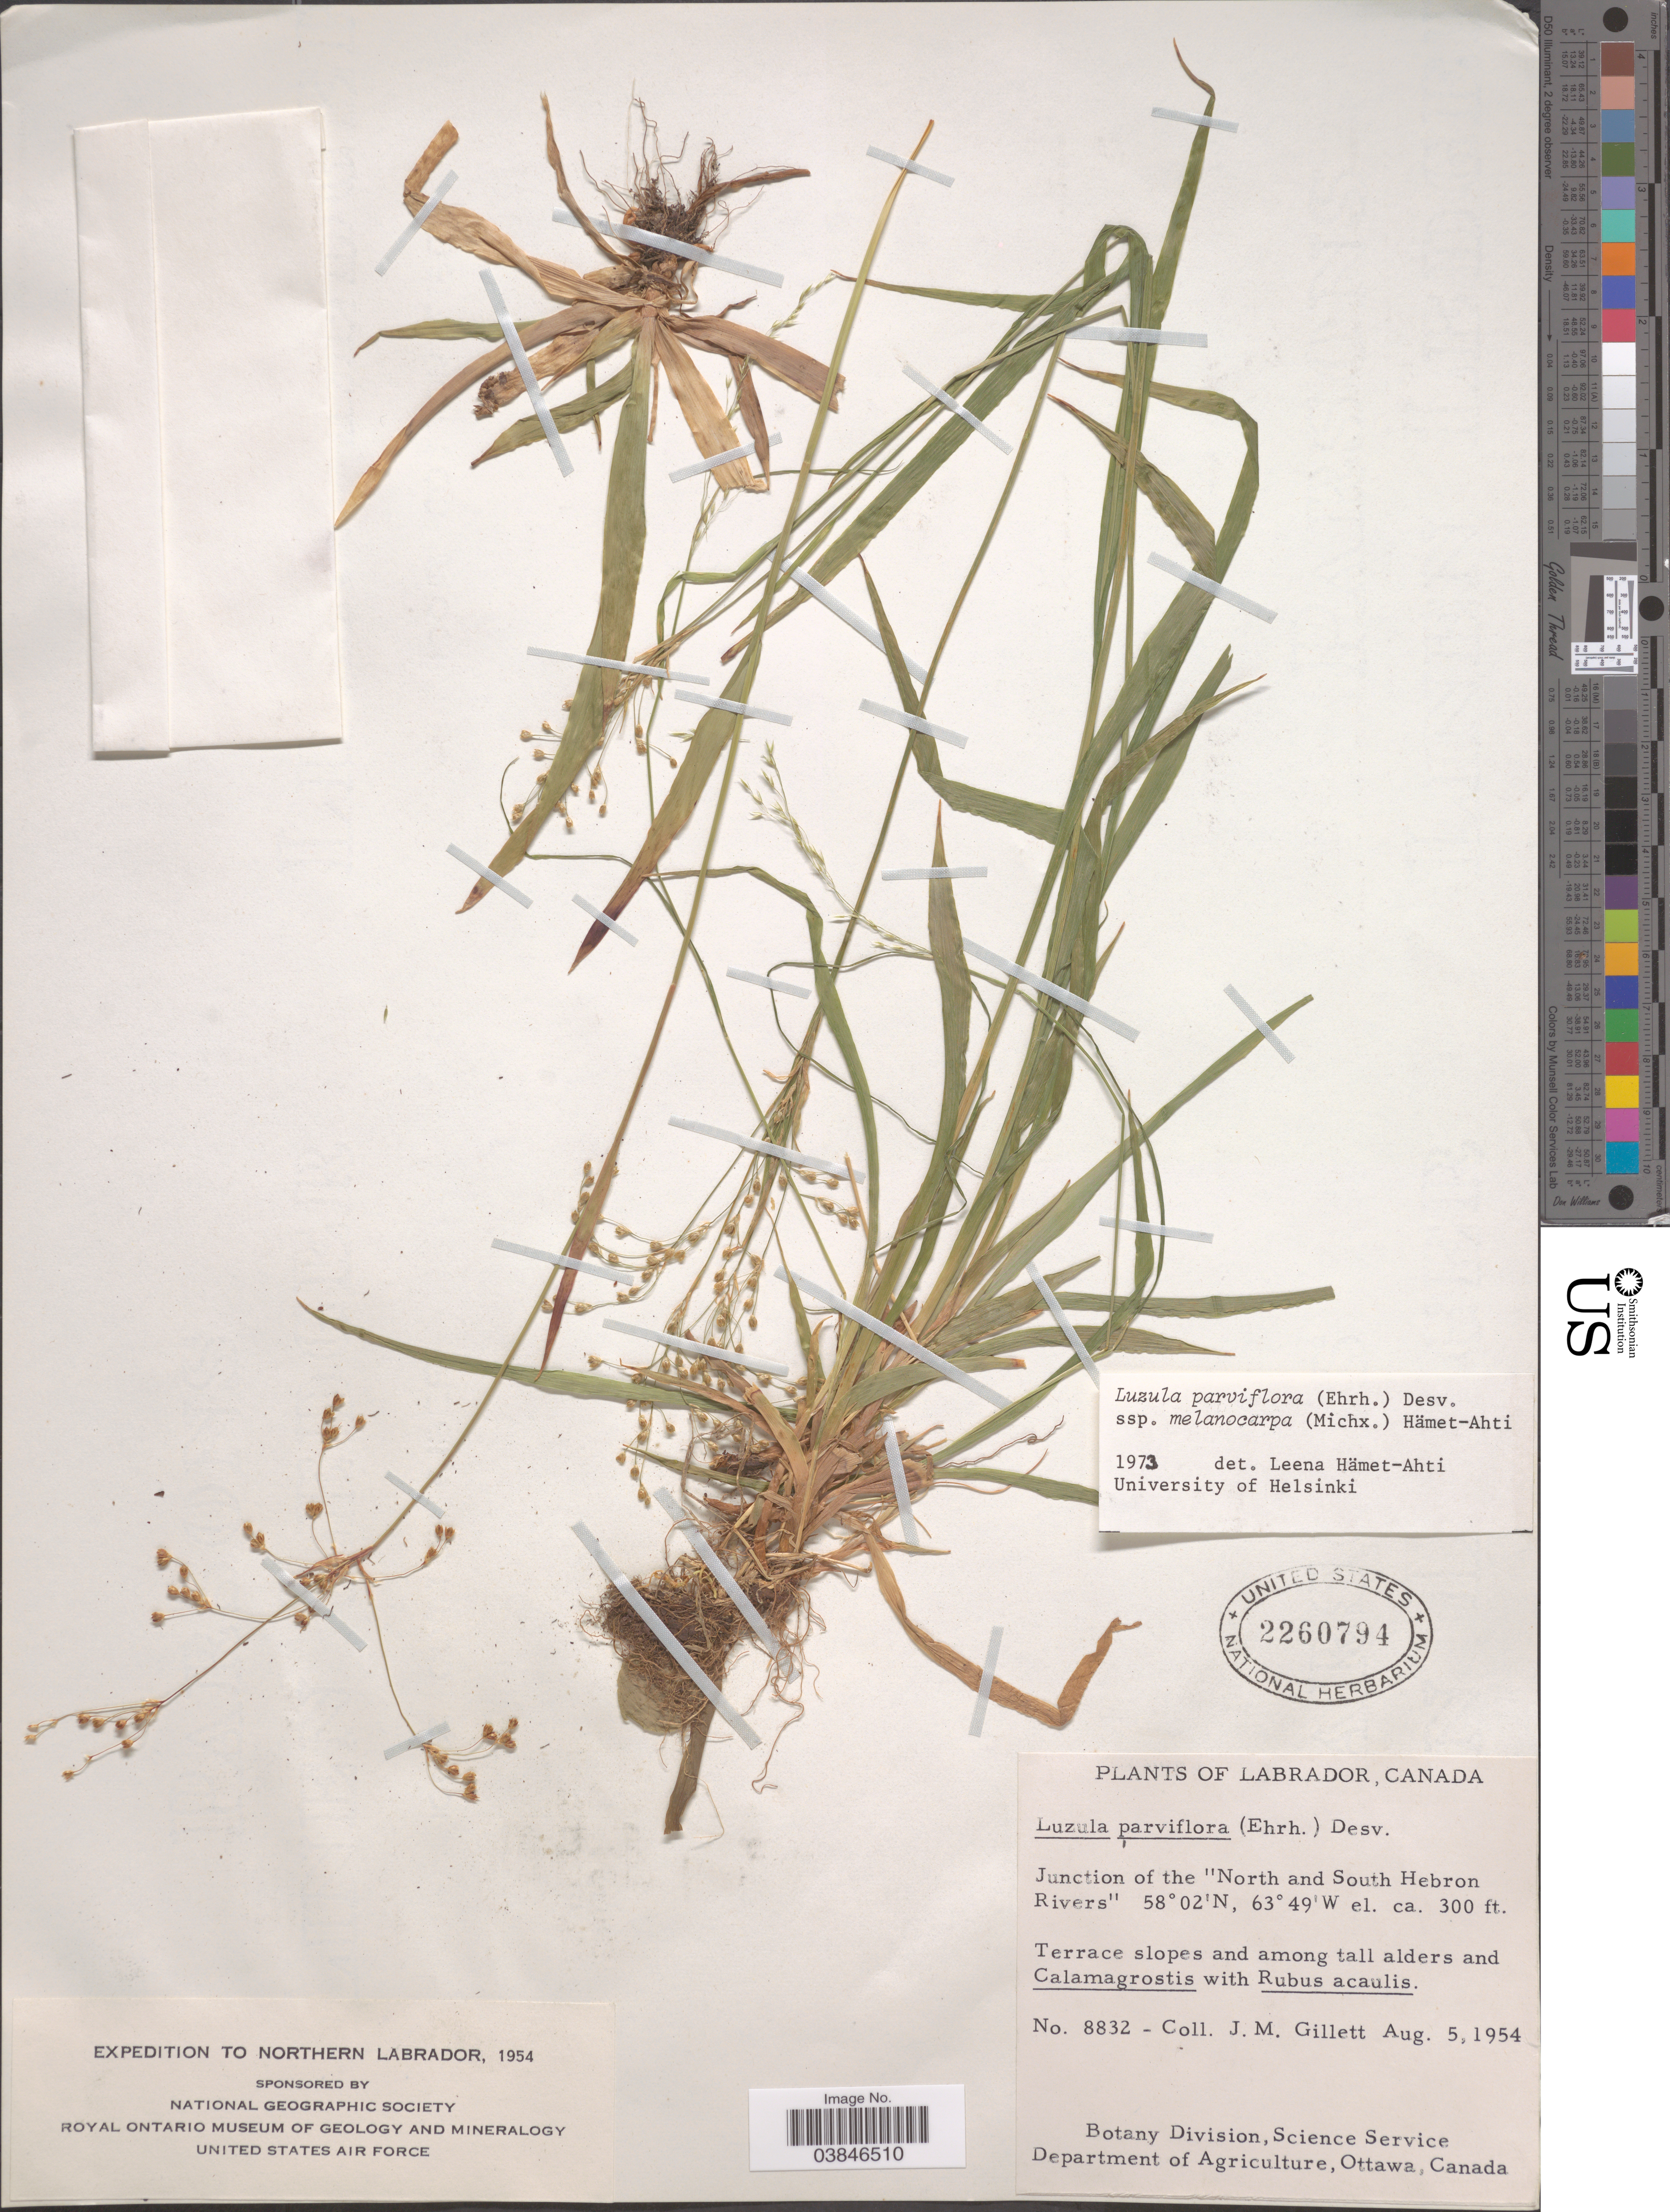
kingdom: Plantae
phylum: Tracheophyta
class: Liliopsida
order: Poales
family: Juncaceae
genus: Luzula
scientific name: Luzula parviflora subsp. melanocarpa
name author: Desv.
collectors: J. M. Gillett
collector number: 8832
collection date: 1954-08-05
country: Canada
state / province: Newfoundland and Labrador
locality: Labrador. Junction of the 'North and South Hebron Rivers'.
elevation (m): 91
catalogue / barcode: US 2260794